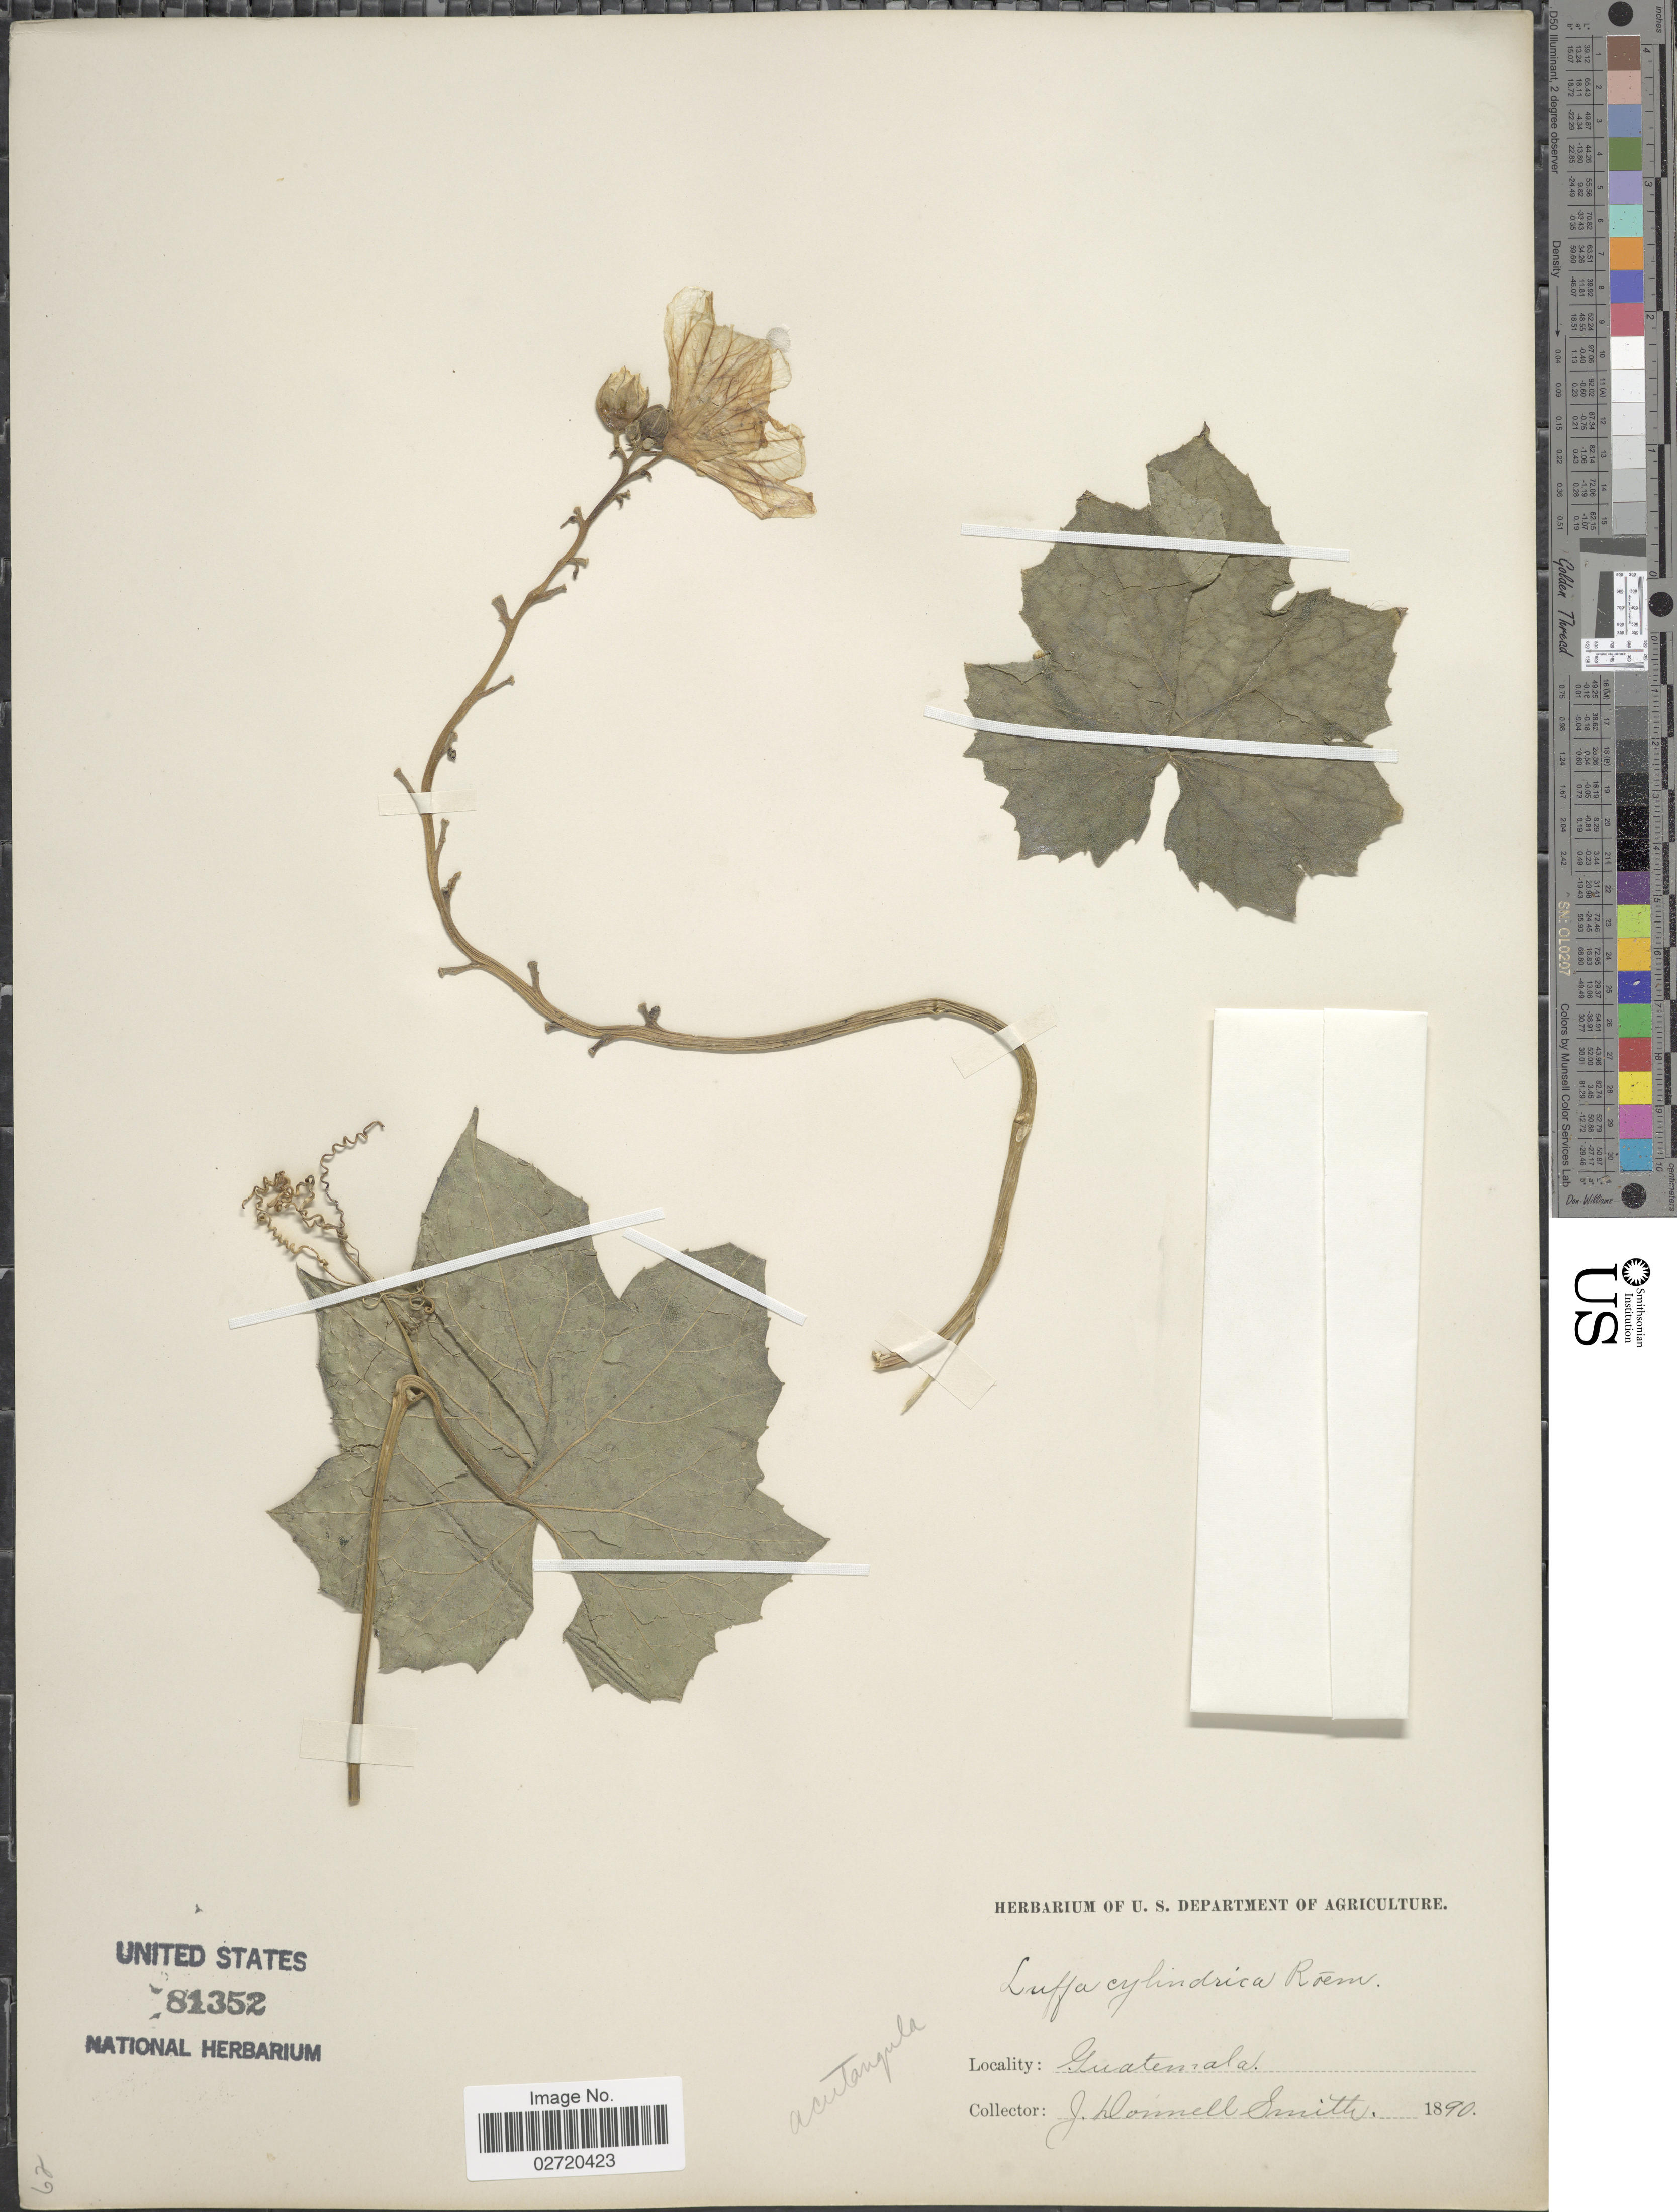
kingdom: Plantae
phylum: Tracheophyta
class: Magnoliopsida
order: Cucurbitales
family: Cucurbitaceae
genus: Luffa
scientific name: Luffa acutangula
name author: (L.) Roxb.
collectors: J. Donnell Smith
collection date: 1890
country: Guatemala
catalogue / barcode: US 81352